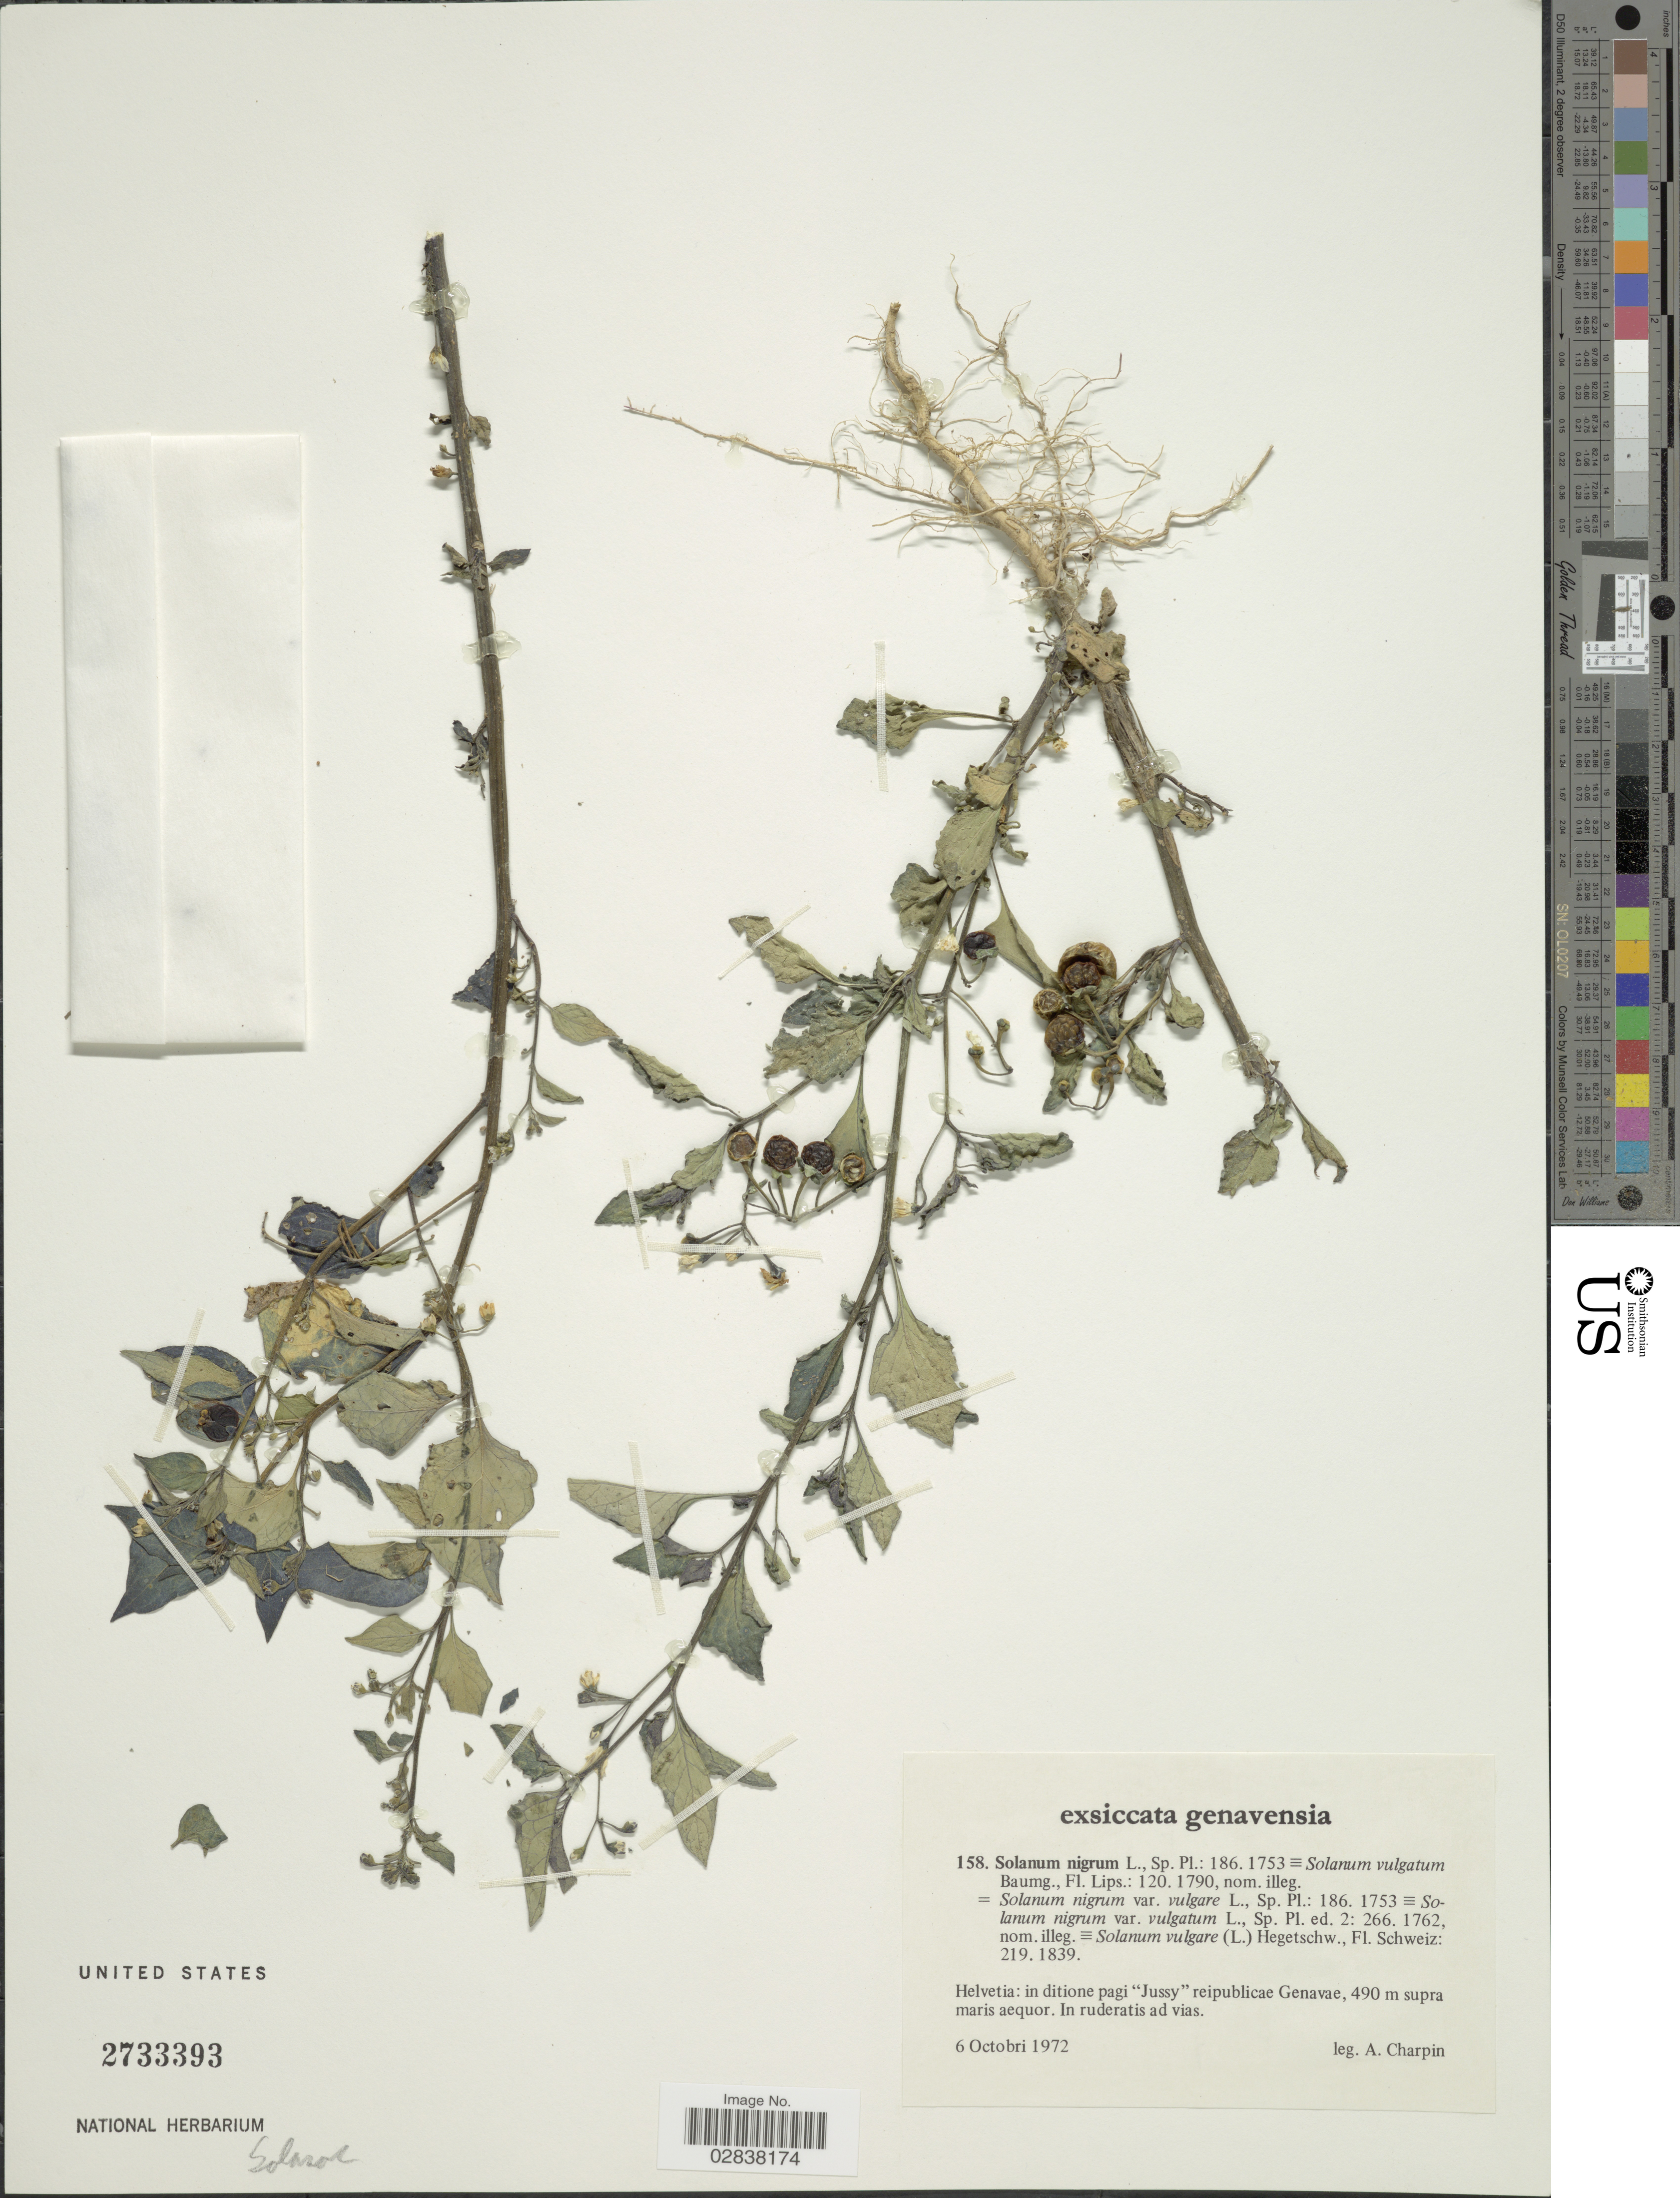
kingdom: Plantae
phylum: Tracheophyta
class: Magnoliopsida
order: Solanales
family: Solanaceae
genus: Solanum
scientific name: Solanum nigrum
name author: L.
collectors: A. Charpin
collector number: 158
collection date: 1972-10-06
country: Switzerland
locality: Exsiccata genavensia, Helvetia, in ditione pagi "Jussy" reipublicae Genavae.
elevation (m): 490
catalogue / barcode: US 2733393